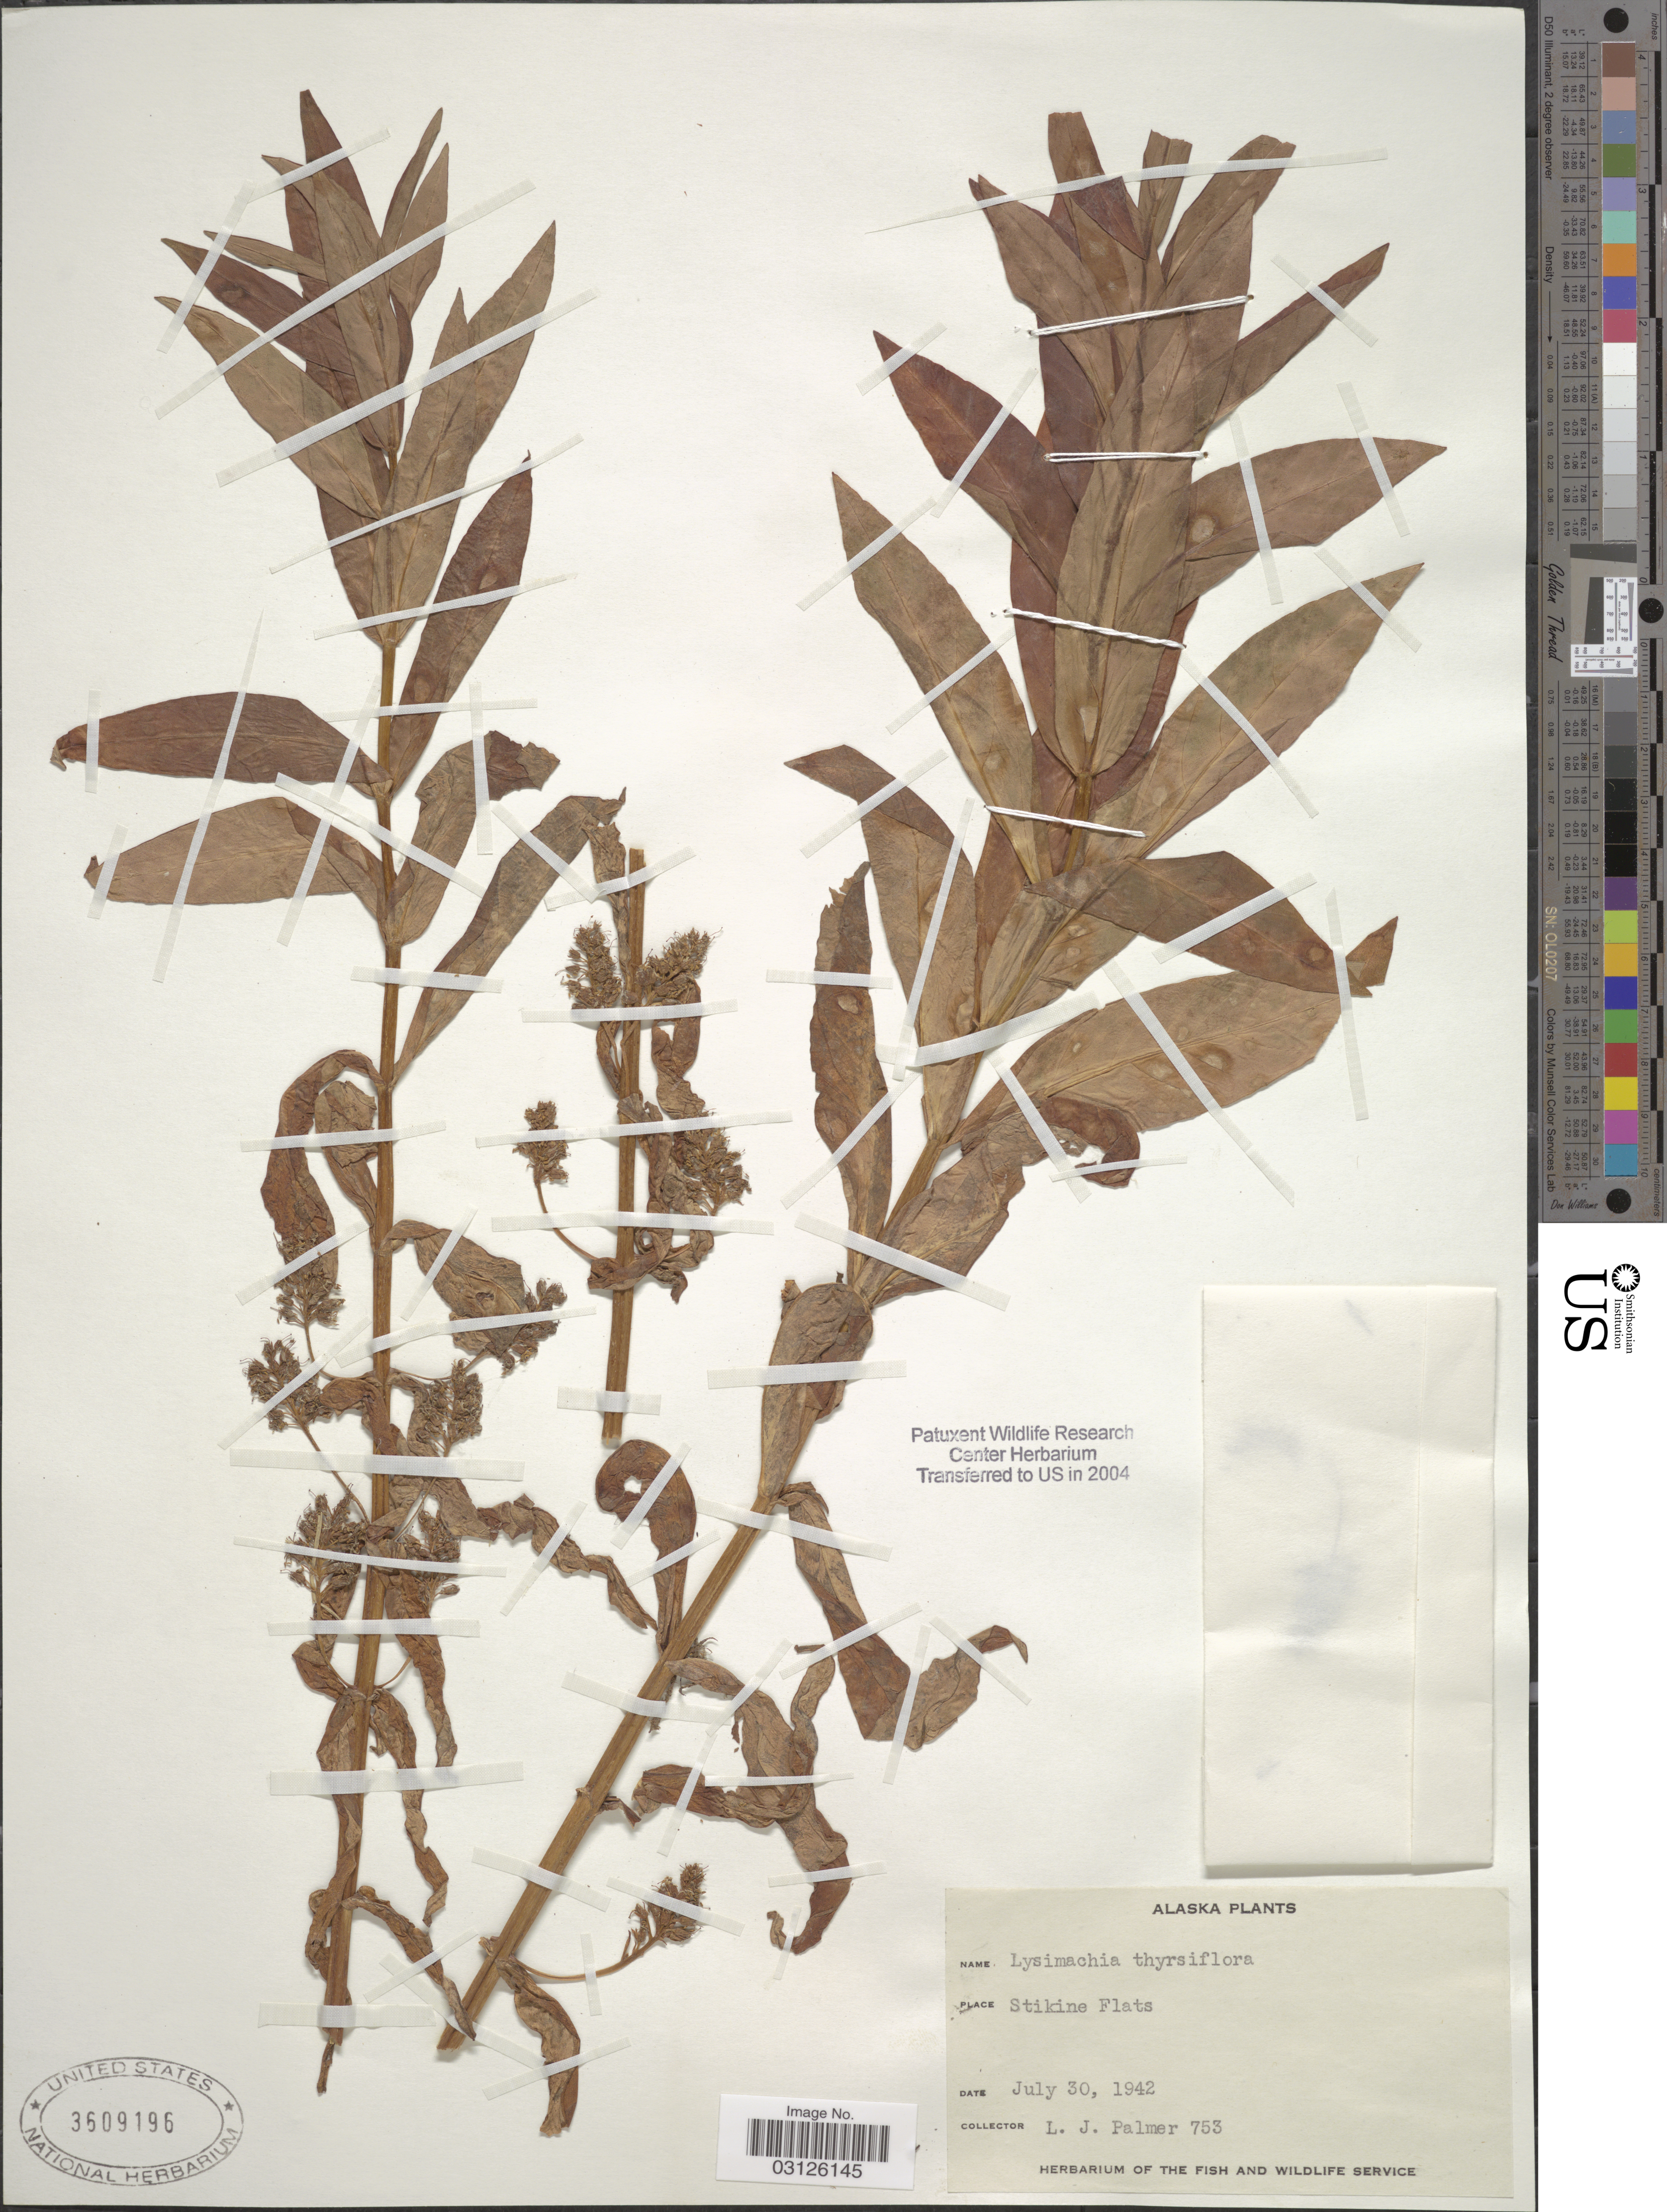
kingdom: Plantae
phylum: Tracheophyta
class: Magnoliopsida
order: Ericales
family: Primulaceae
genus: Lysimachia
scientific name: Lysimachia thyrsiflora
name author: L.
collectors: L. J. Palmer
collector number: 753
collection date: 1942-07-30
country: United States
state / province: Alaska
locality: Stikine Flats.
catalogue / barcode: US 3609196